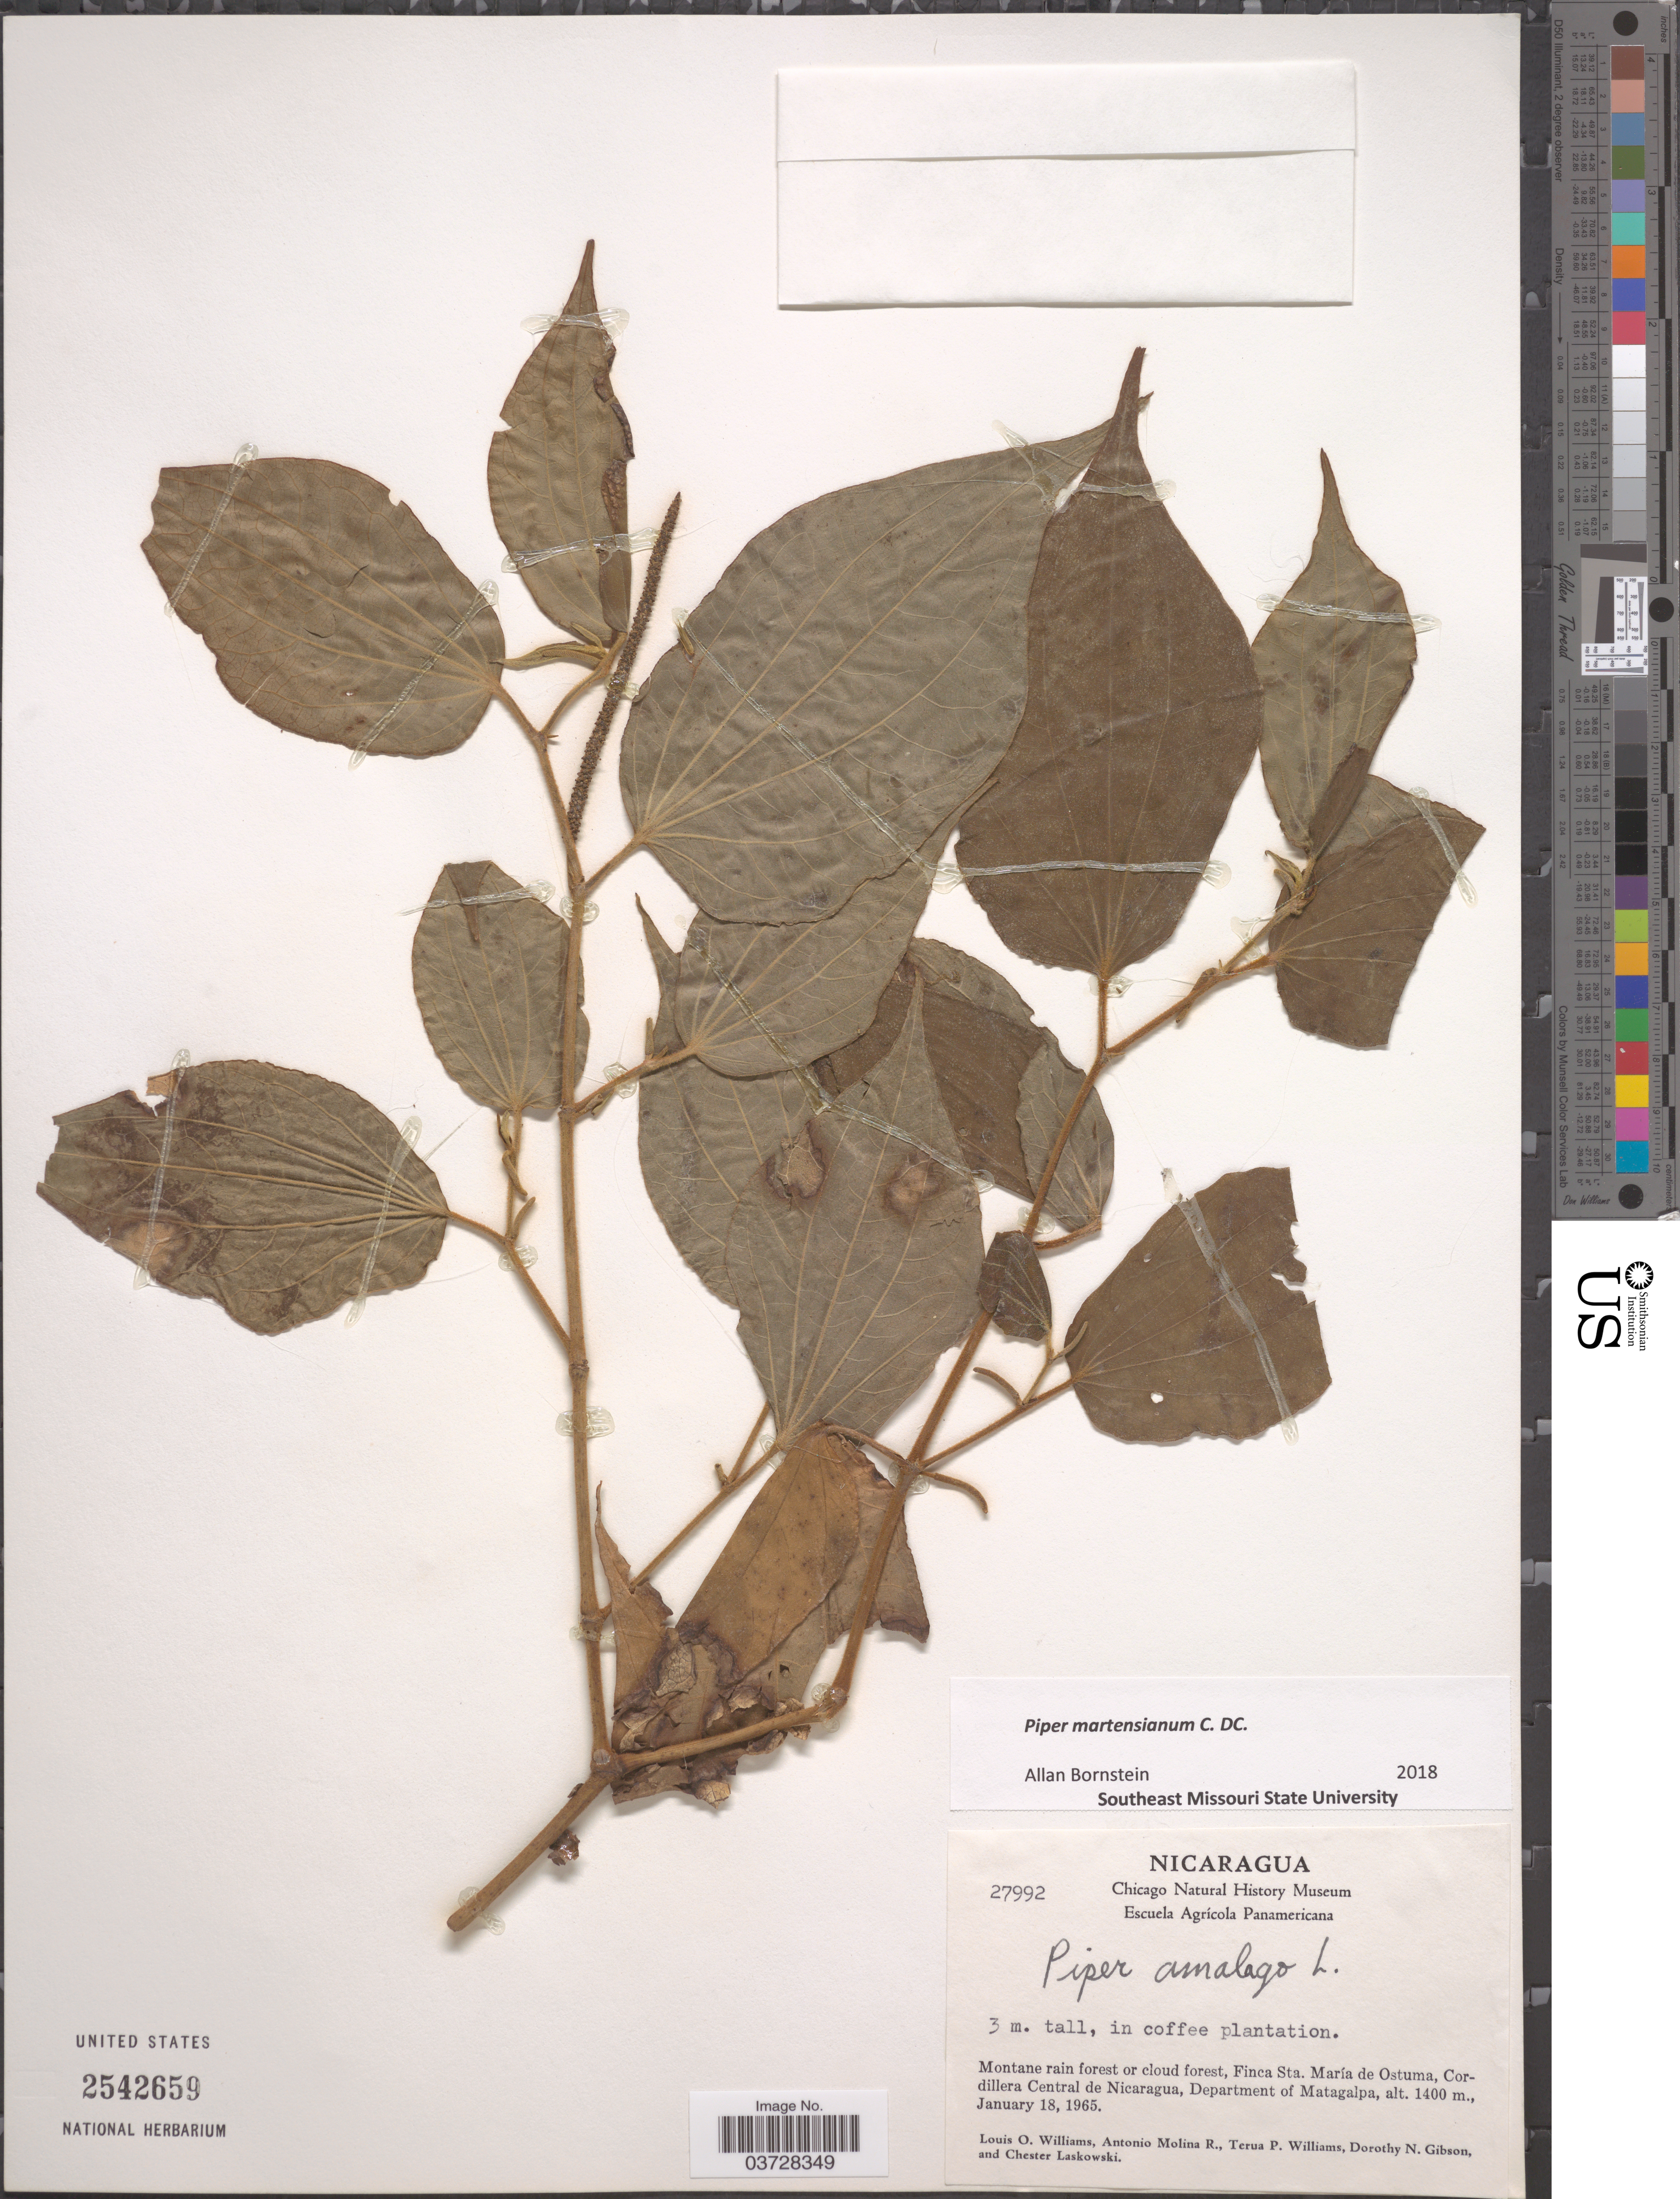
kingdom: Plantae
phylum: Tracheophyta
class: Magnoliopsida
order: Piperales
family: Piperaceae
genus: Piper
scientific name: Piper martensianum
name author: C. DC.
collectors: L. O. Williams, A. Molina R., T. Williams, D. N. Gibson & C. Laskowski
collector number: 27992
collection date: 1965-01-18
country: Nicaragua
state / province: Matagalpa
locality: Finca Sta. María de Ostuma, Cordillera Central de Nicaragua, Department of Matagalpa.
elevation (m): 1400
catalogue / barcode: US 2542659